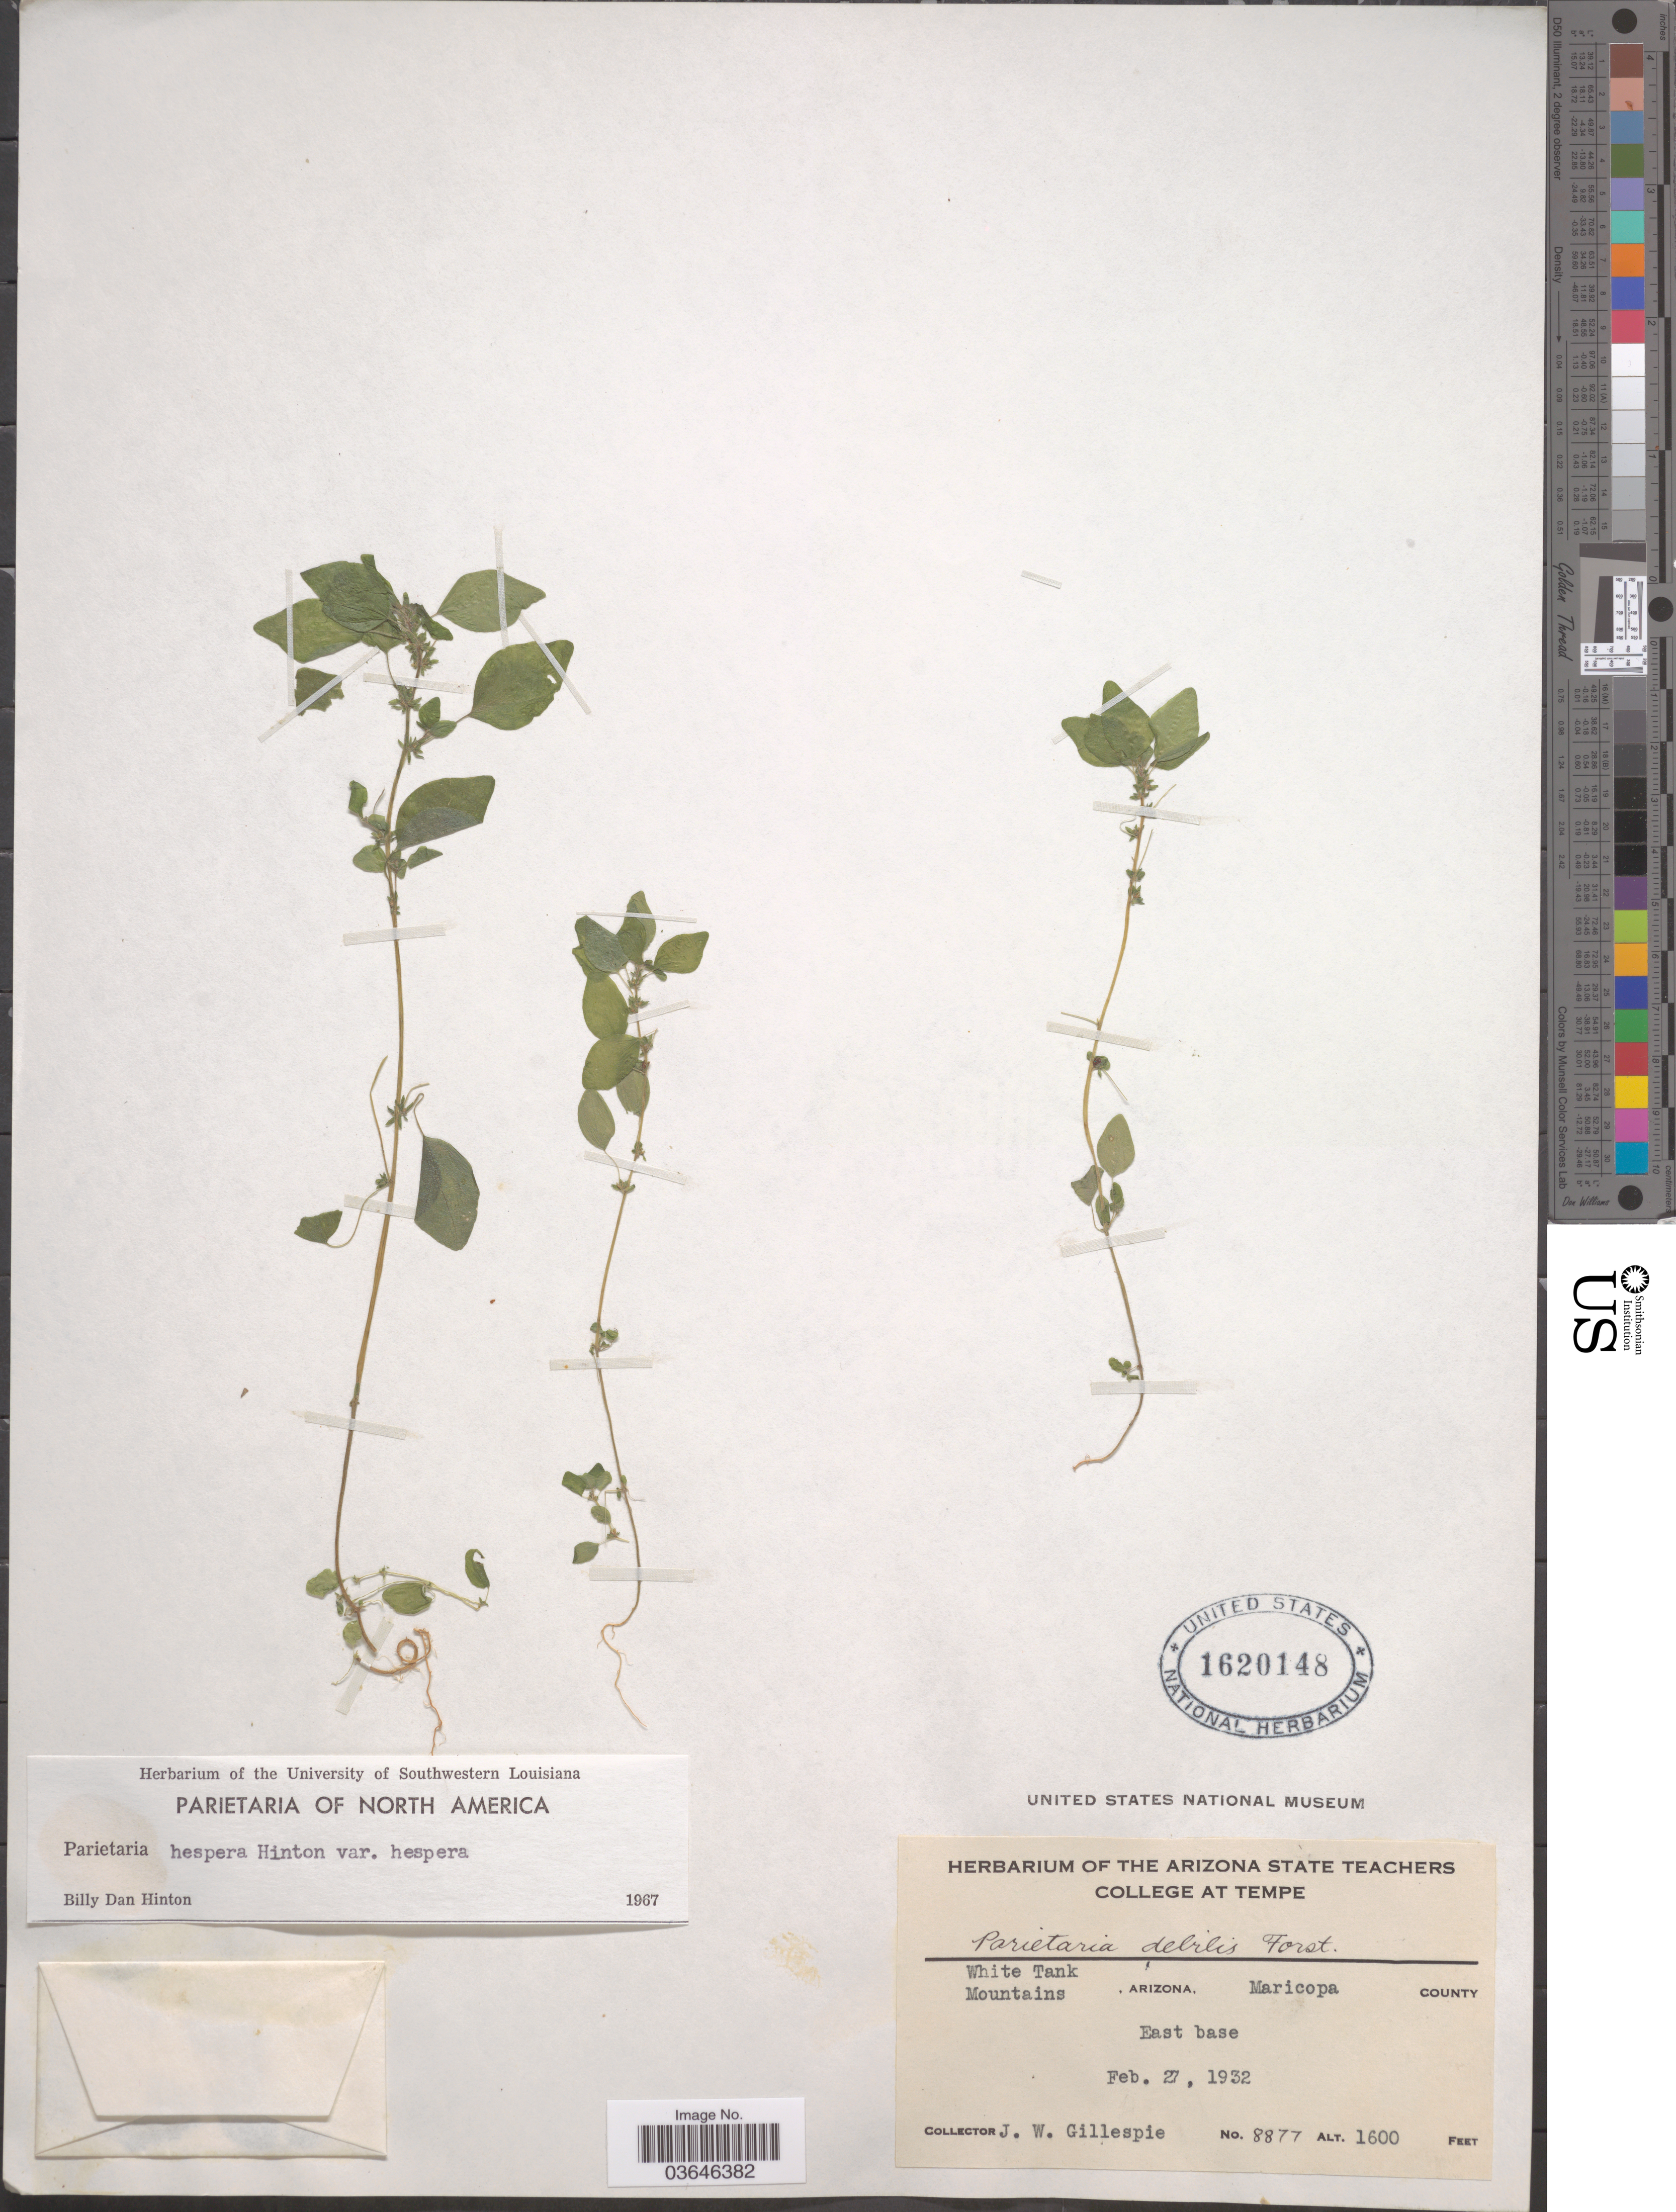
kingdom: Plantae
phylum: Tracheophyta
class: Magnoliopsida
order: Rosales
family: Urticaceae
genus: Parietaria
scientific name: Parietaria hespera var. hespera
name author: Hinton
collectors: J. W. Gillespie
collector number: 8877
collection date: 1932-02-27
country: United States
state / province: Arizona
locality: White Tank Mountains, Maricopa County. East base.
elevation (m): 488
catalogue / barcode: US 1620148